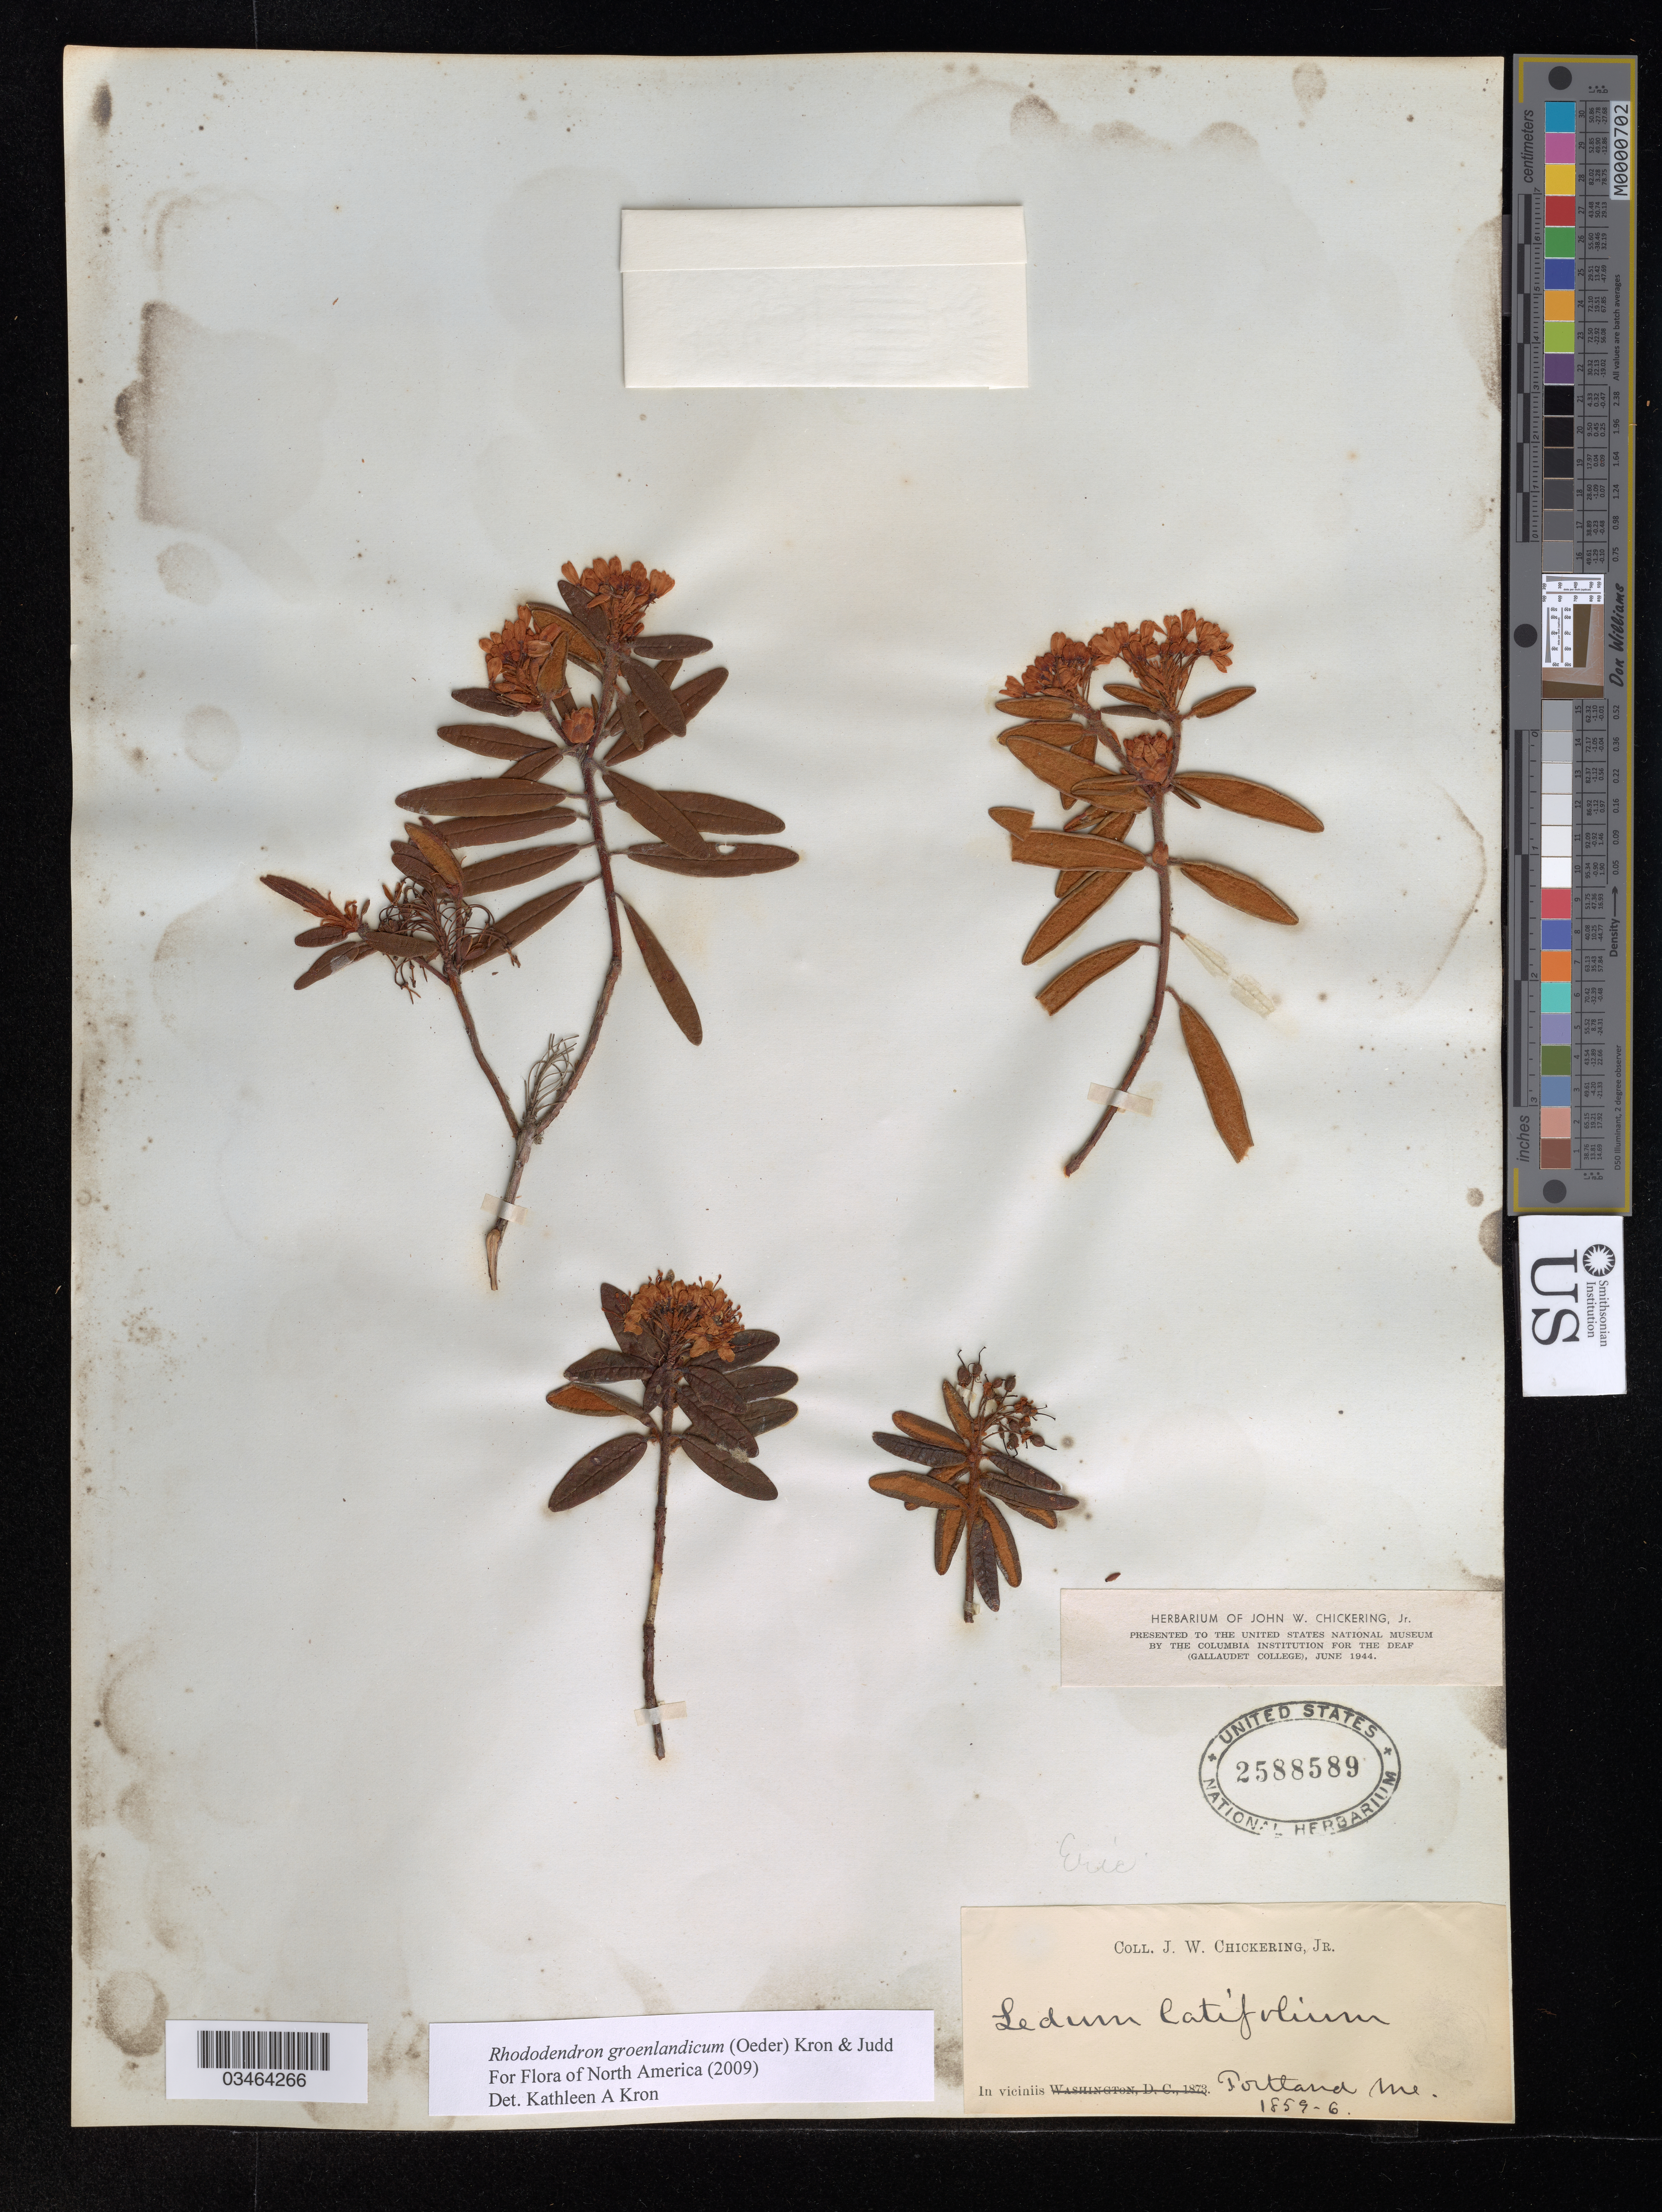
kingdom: Plantae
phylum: Tracheophyta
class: Magnoliopsida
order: Ericales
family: Ericaceae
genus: Rhododendron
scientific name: Rhododendron groenlandicum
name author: (Oeder) Kron & Judd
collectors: J. W. Chickering Jr.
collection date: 1859-06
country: United States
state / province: Maine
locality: In viciniis Portland.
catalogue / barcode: US 2588589